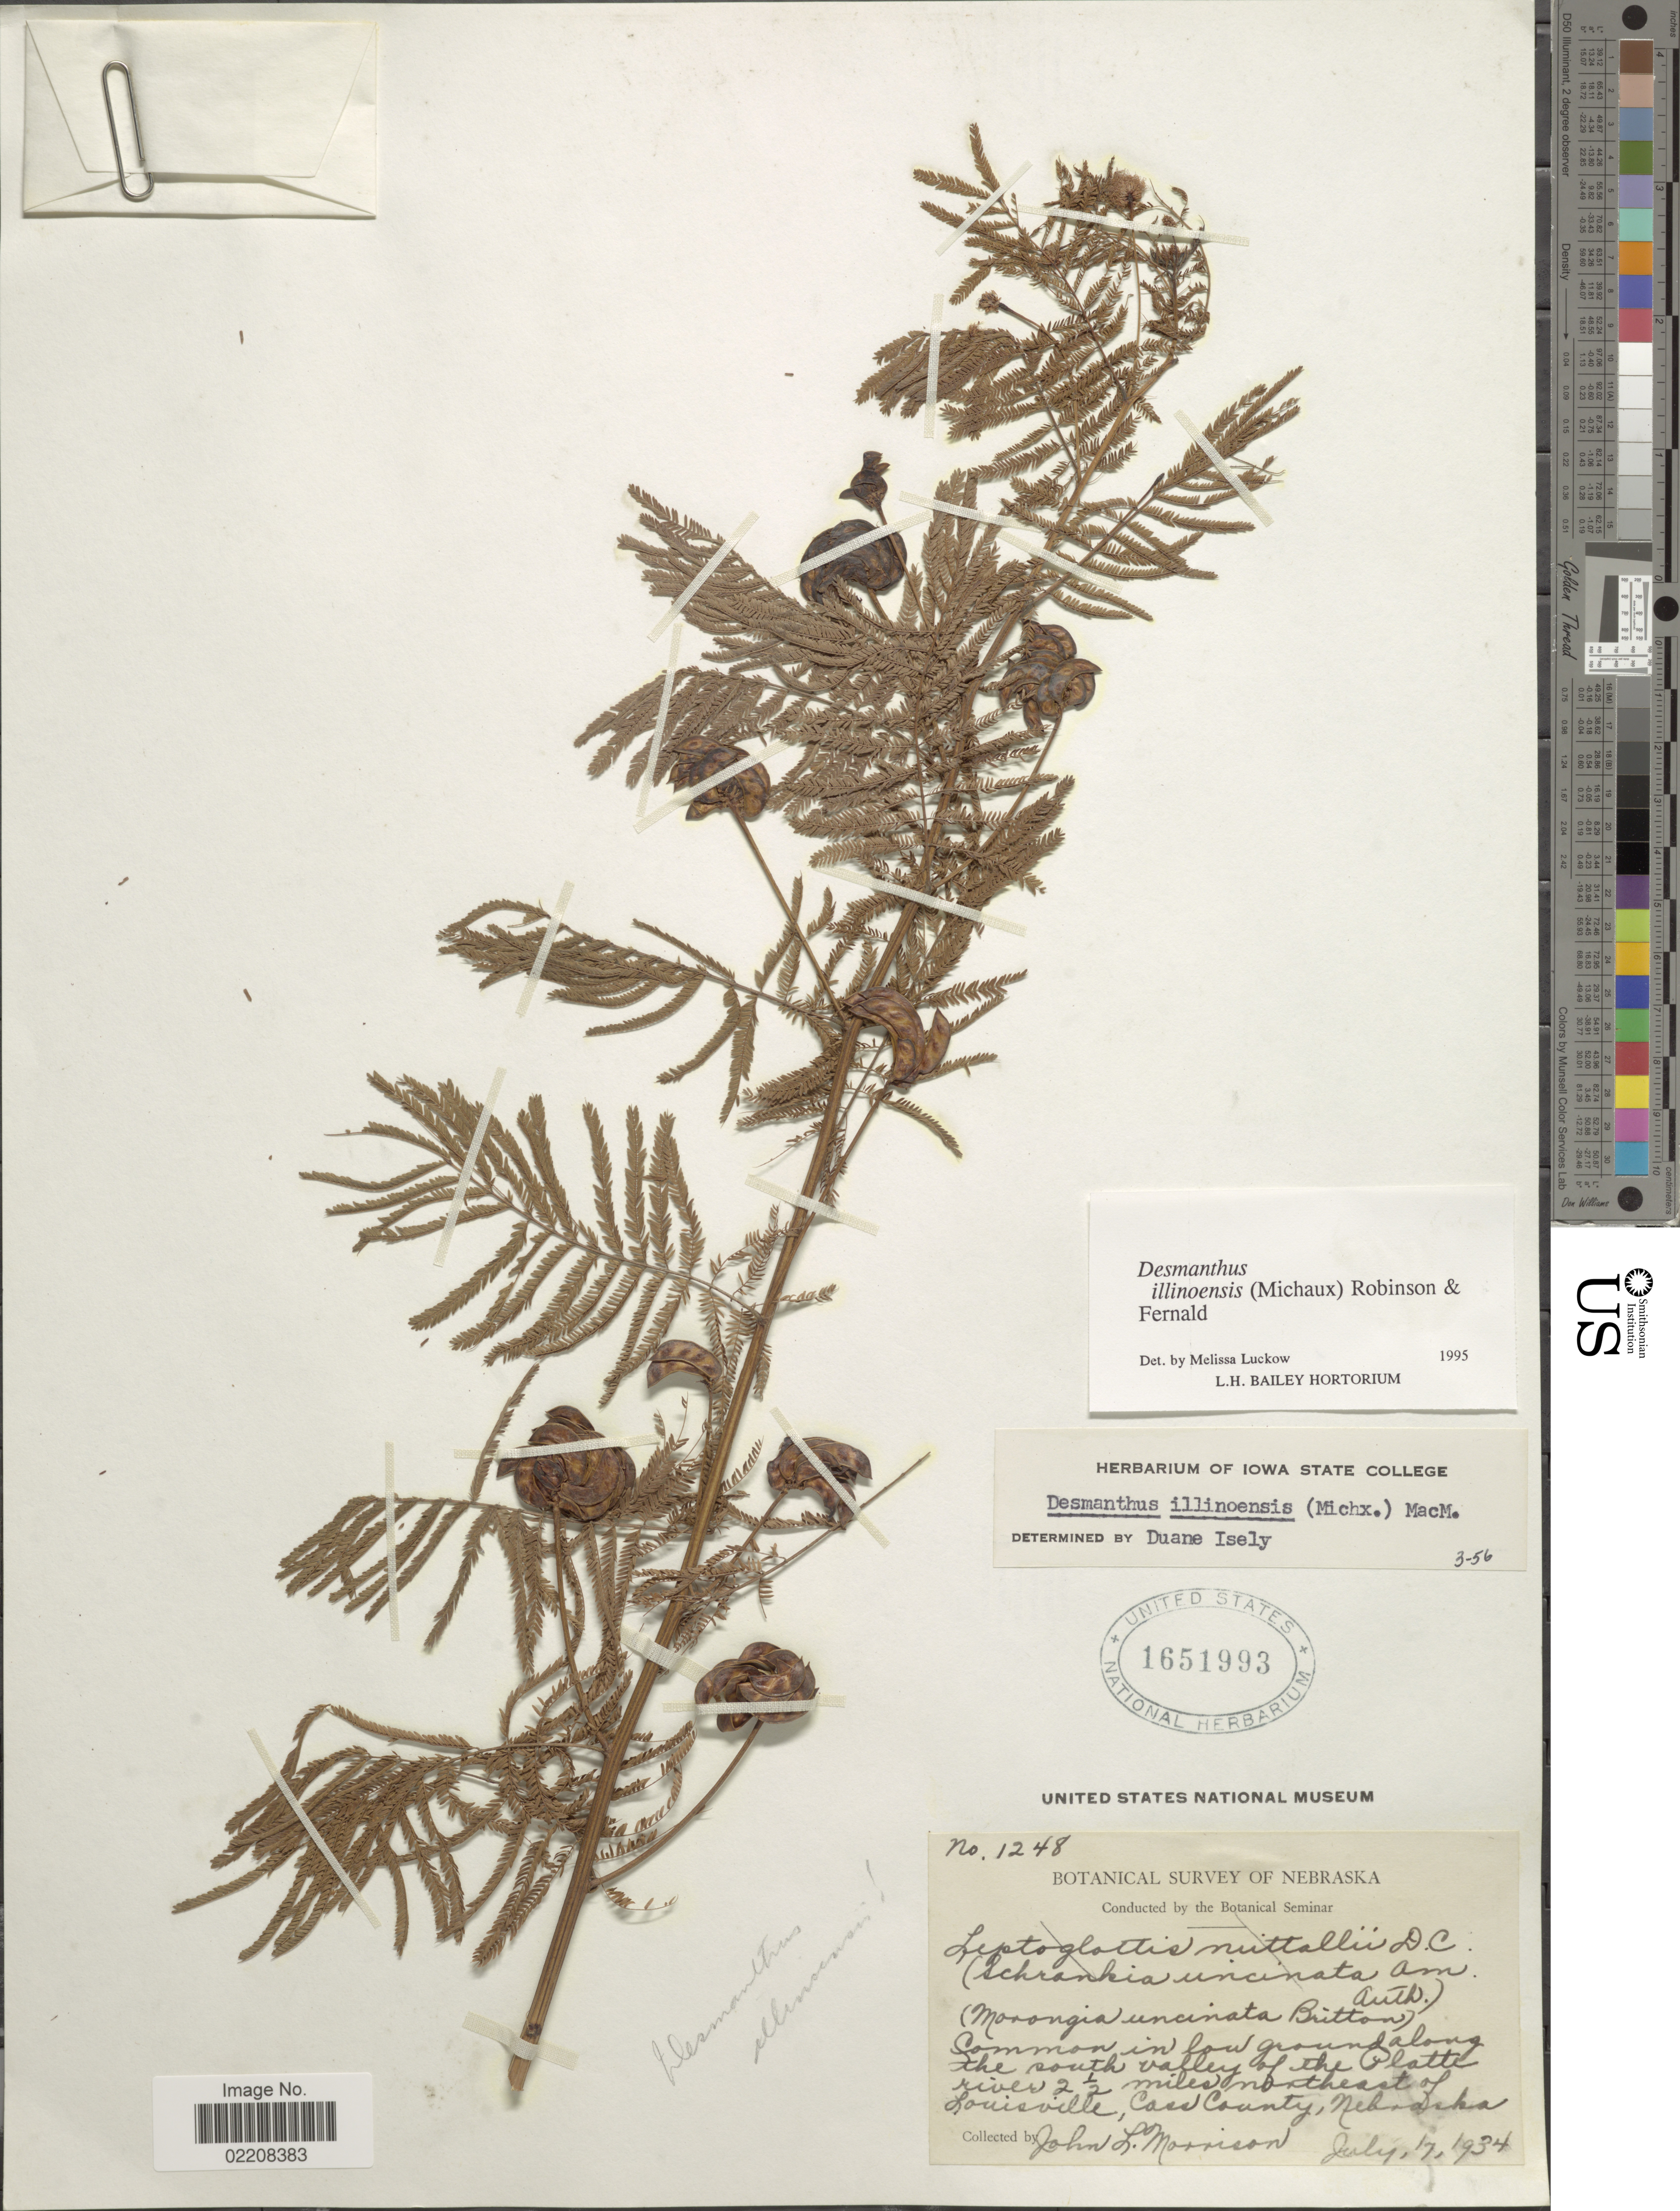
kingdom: Plantae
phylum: Tracheophyta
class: Magnoliopsida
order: Fabales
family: Fabaceae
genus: Desmanthus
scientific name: Desmanthus illinoensis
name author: (Michx.) MacMill.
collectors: J. Morrison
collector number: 1248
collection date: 1934-07-17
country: United States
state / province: Nebraska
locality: Common in low ground along the south valley of the Platte river 2½ miles northeast of Louisville, Cass County, Nebraska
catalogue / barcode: US 1651993